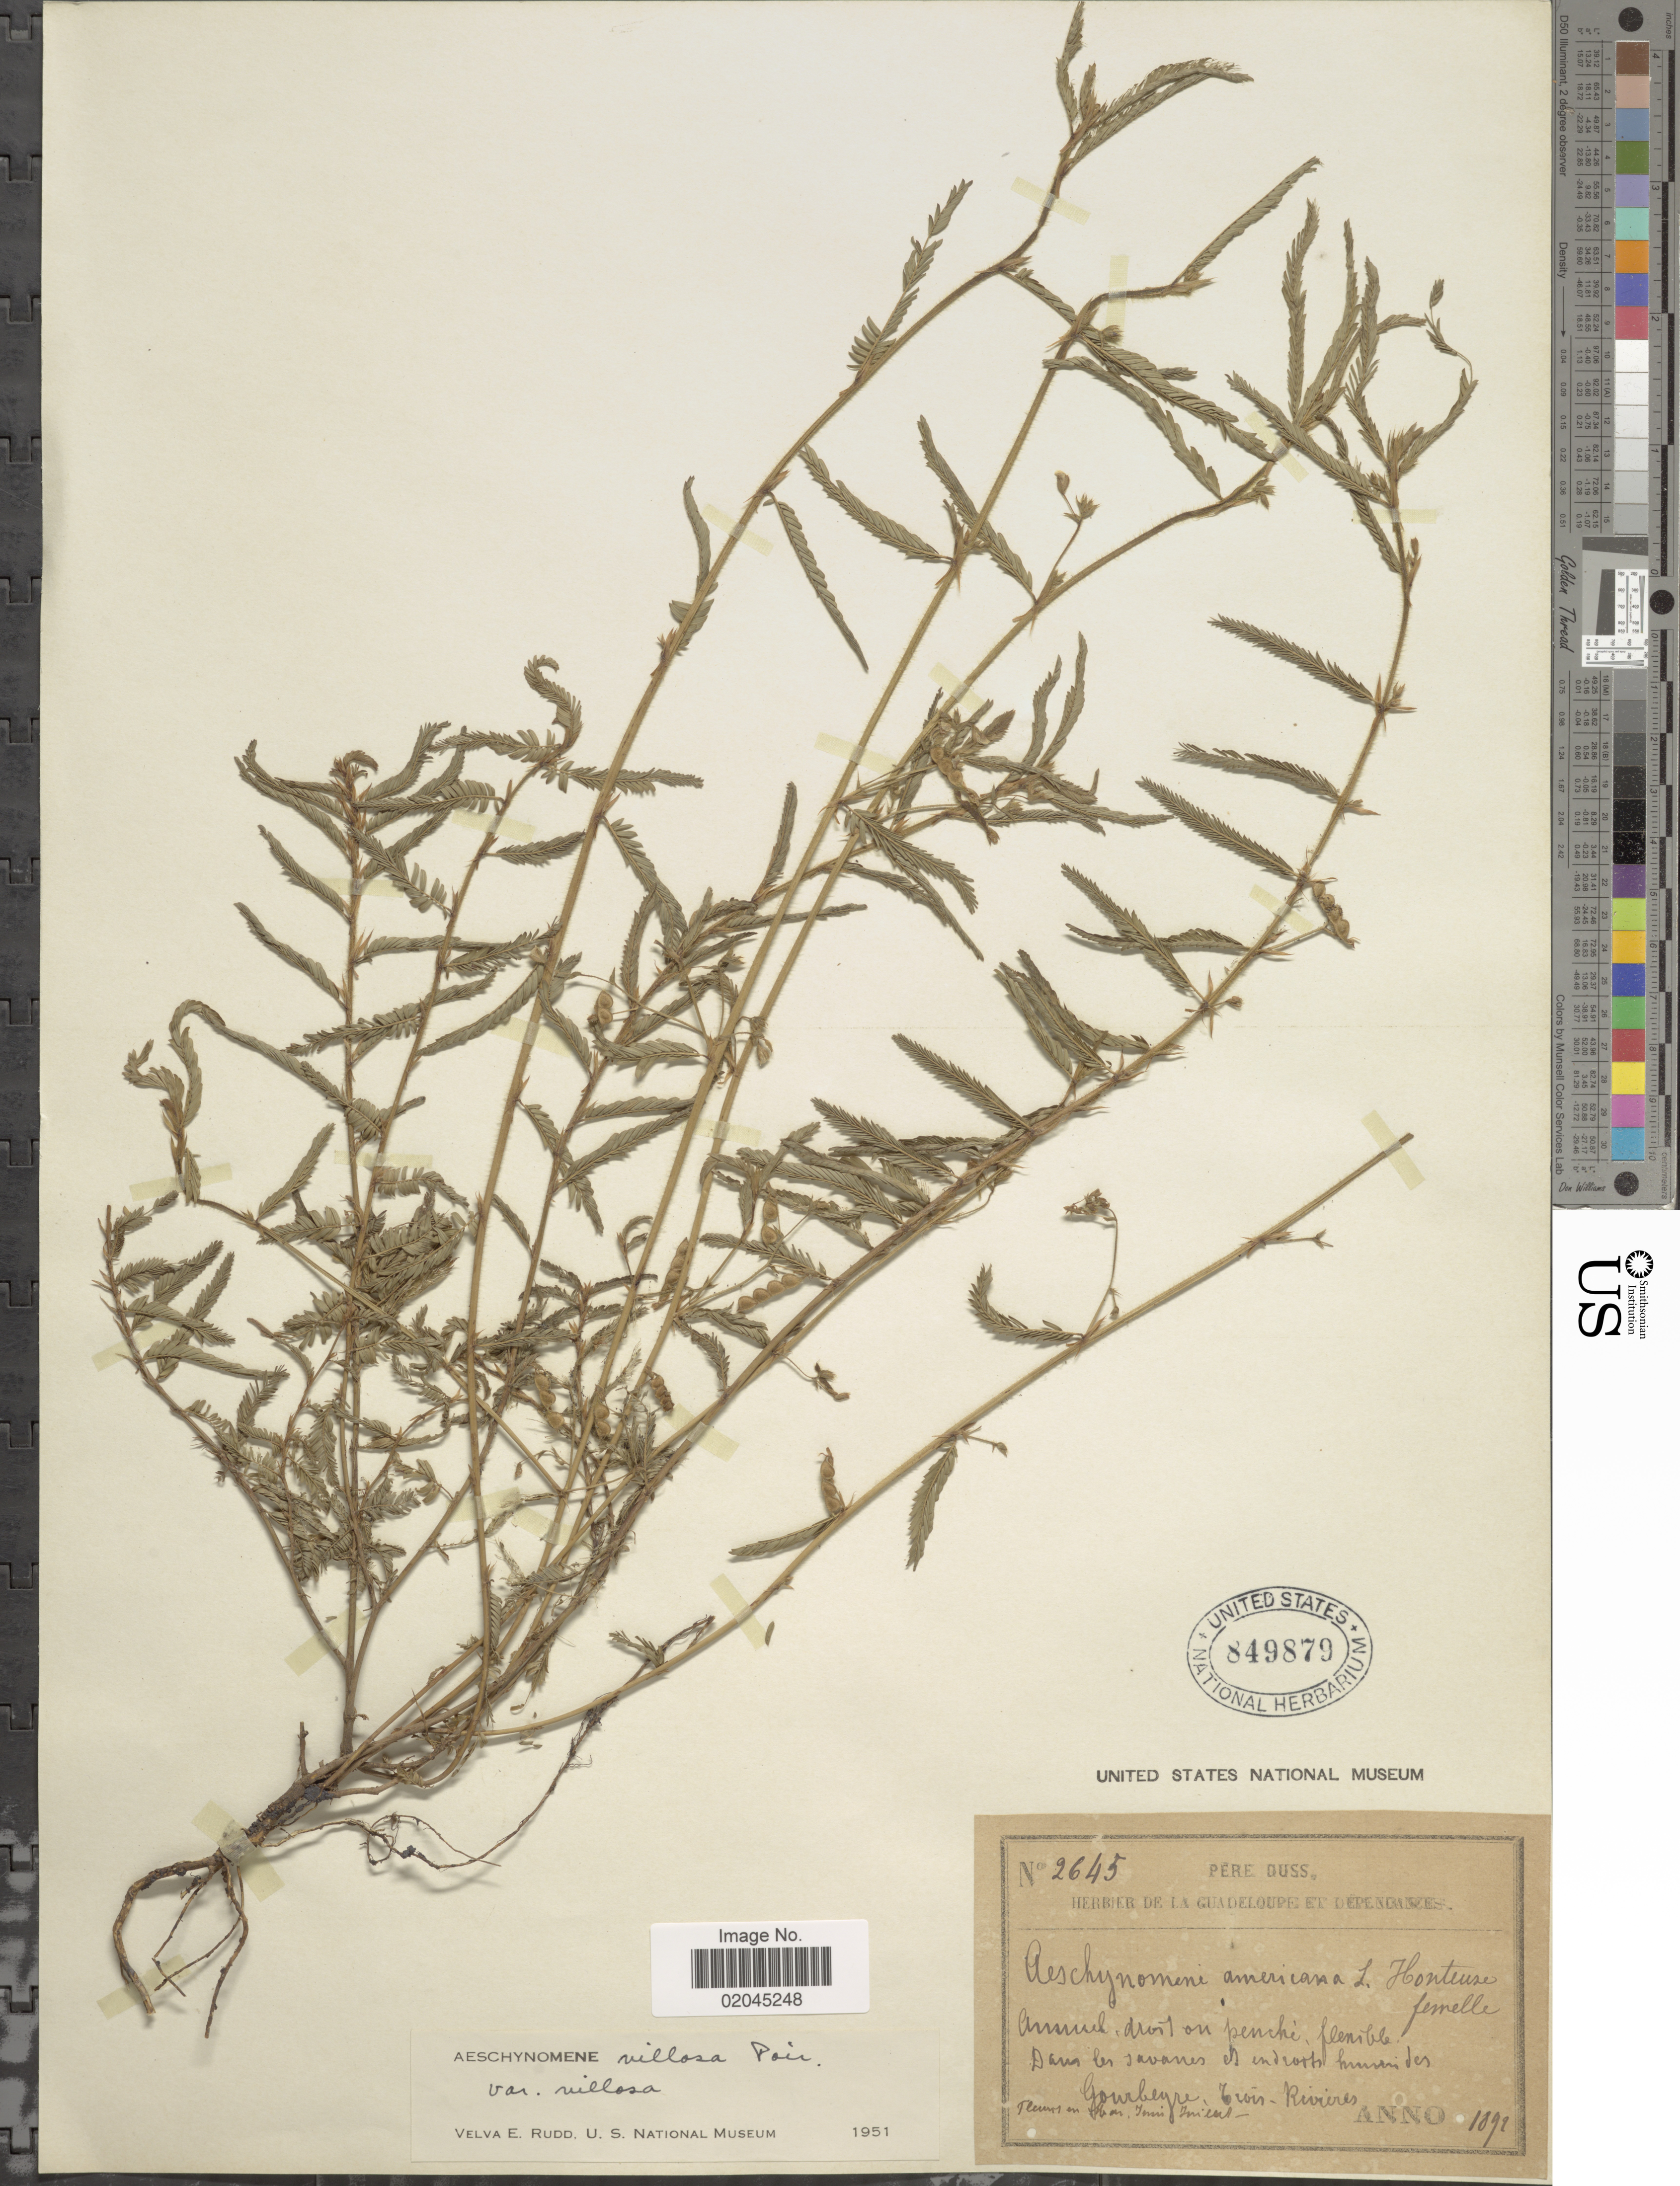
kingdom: Plantae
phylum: Tracheophyta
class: Magnoliopsida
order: Fabales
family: Fabaceae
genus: Aeschynomene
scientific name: Aeschynomene villosa var. villosa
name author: Poir.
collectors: Père Duss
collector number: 2645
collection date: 1892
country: Guadeloupe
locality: Dans les savanes et endroits humides Gourbeyre Trois- Rivieres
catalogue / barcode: US 849879